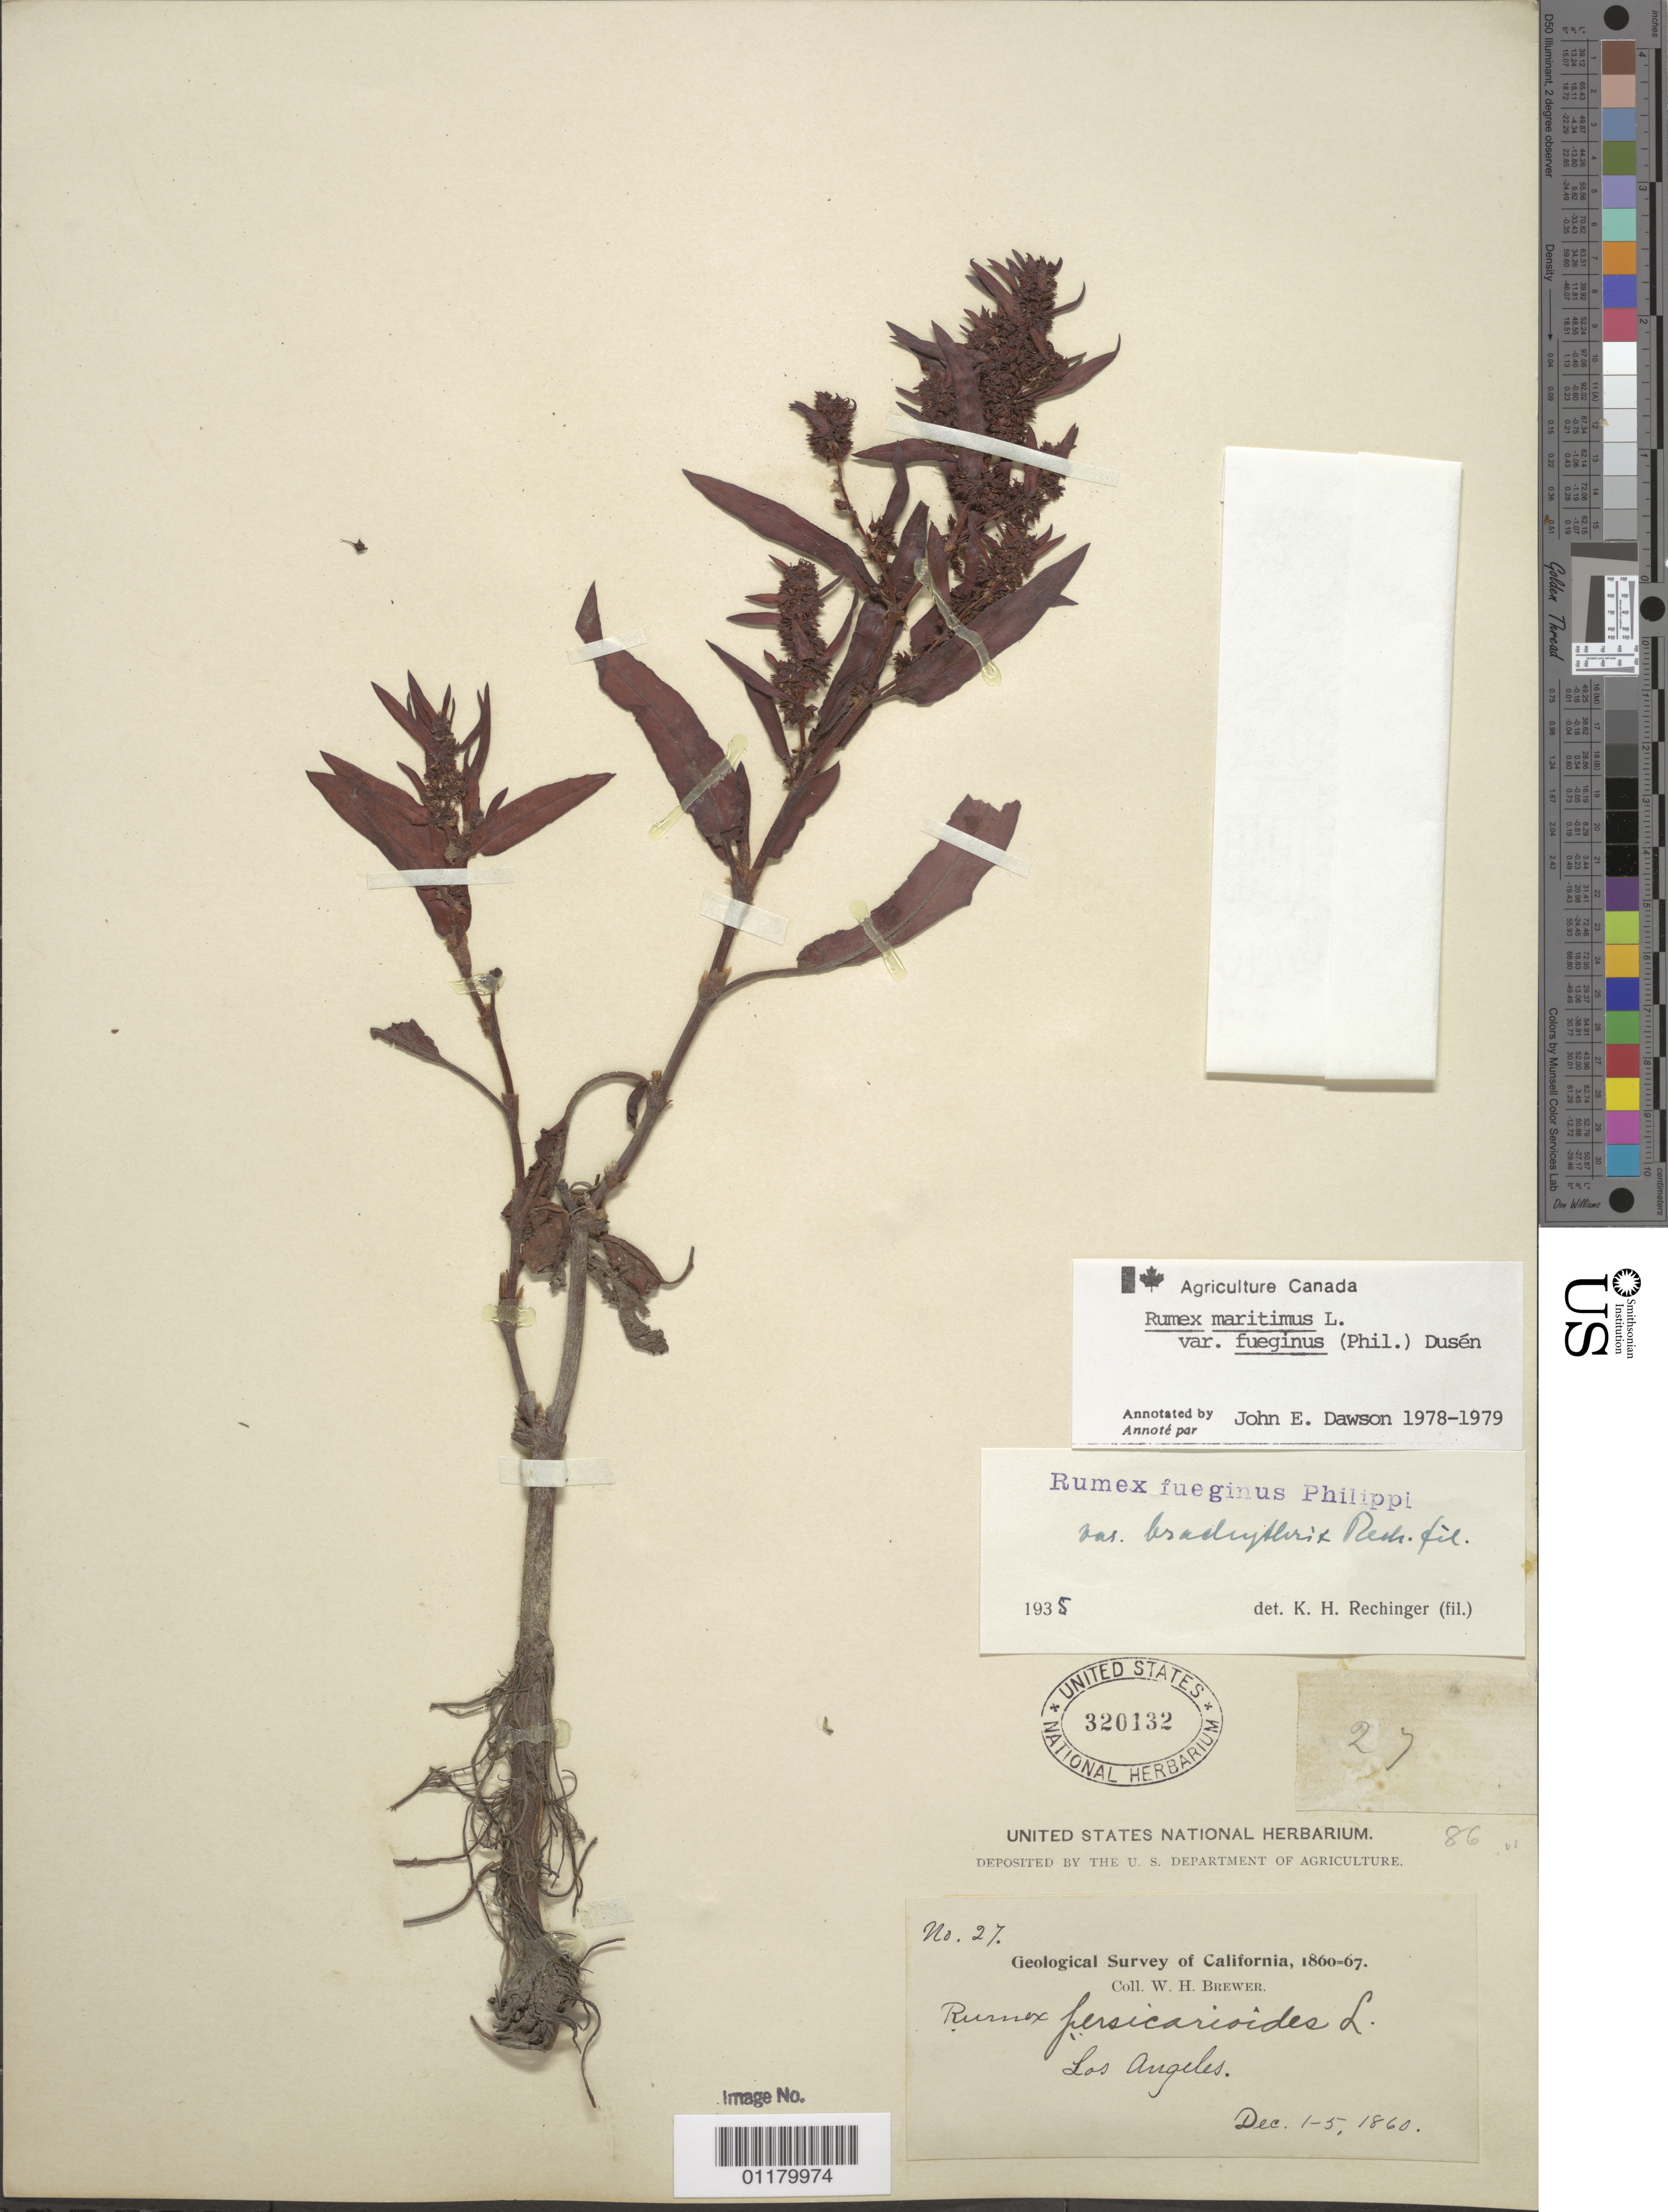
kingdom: Plantae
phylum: Tracheophyta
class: Magnoliopsida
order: Caryophyllales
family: Polygonaceae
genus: Rumex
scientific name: Rumex maritimus var. fueginus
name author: (Phil.) Dusén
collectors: W. H. Brewer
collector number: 27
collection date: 1860-12-01/1860-12-05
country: United States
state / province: California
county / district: Los Angeles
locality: Los Angeles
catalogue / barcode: US 320132